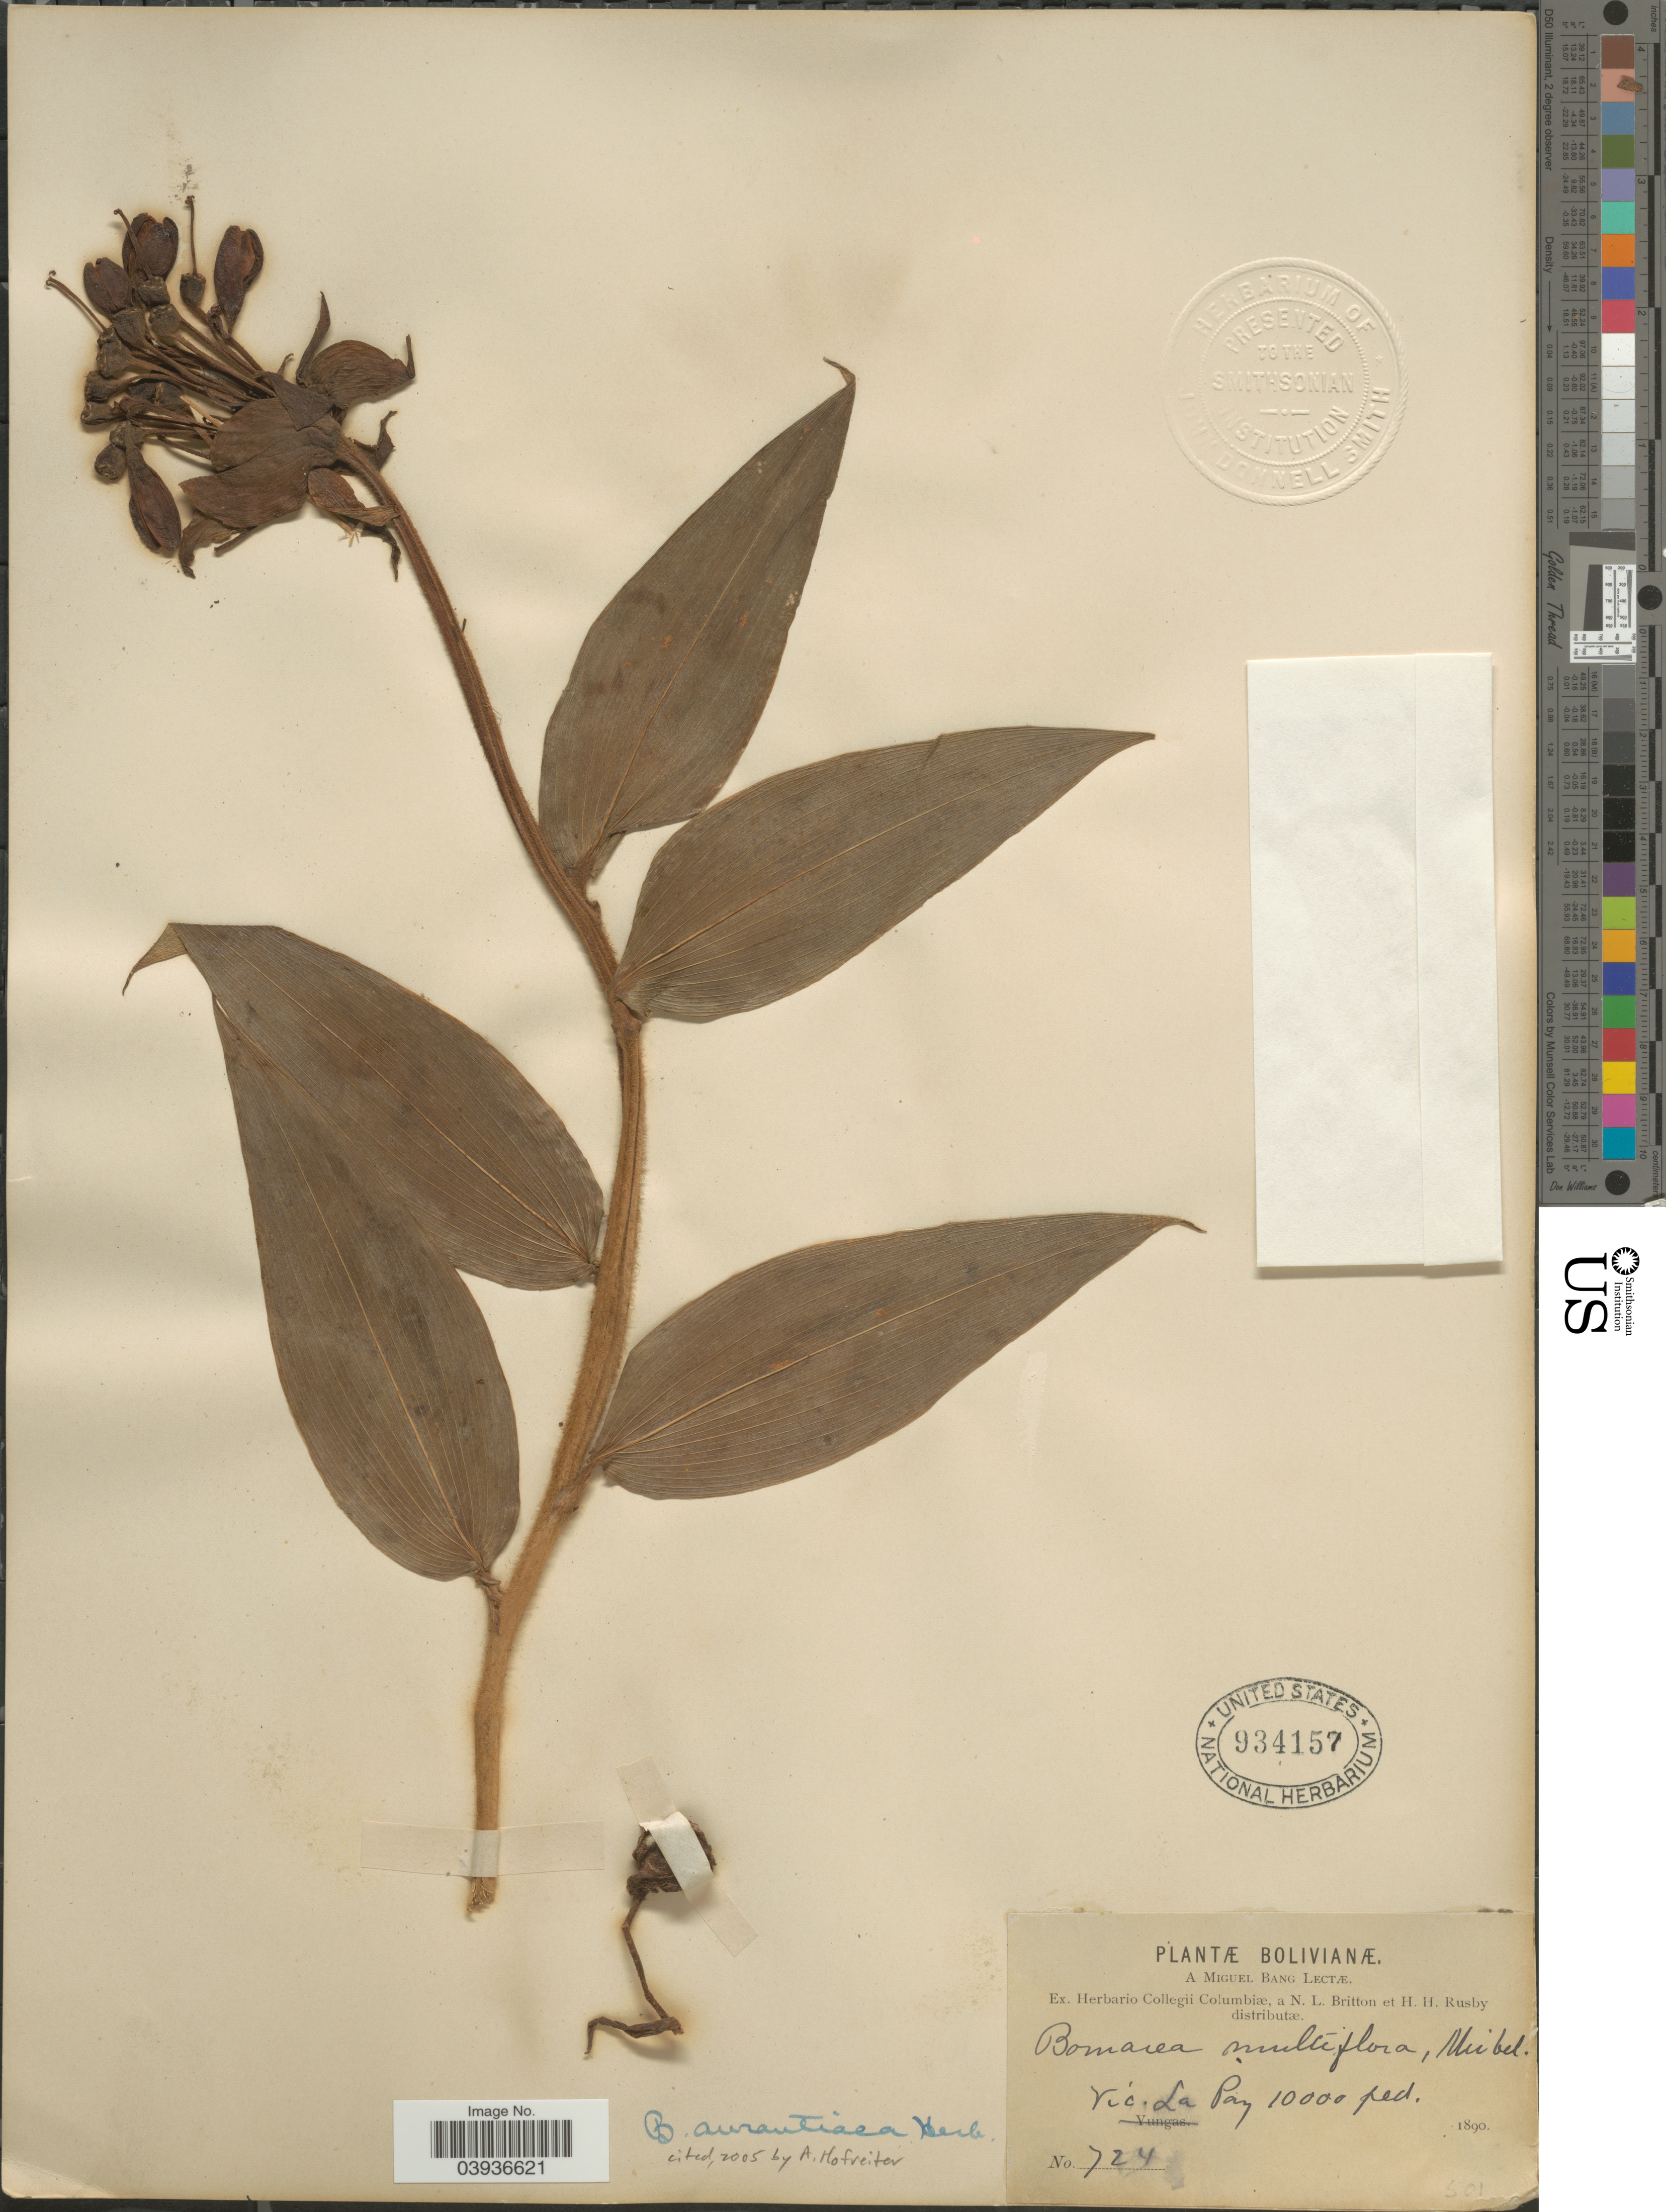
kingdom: Plantae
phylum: Tracheophyta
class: Liliopsida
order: Liliales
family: Alstroemeriaceae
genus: Bomarea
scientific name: Bomarea aurantiaca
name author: Herb.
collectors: M. Bang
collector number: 724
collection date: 1890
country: Bolivia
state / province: La Paz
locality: Vic. La Paz.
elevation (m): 3048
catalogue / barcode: US 934157